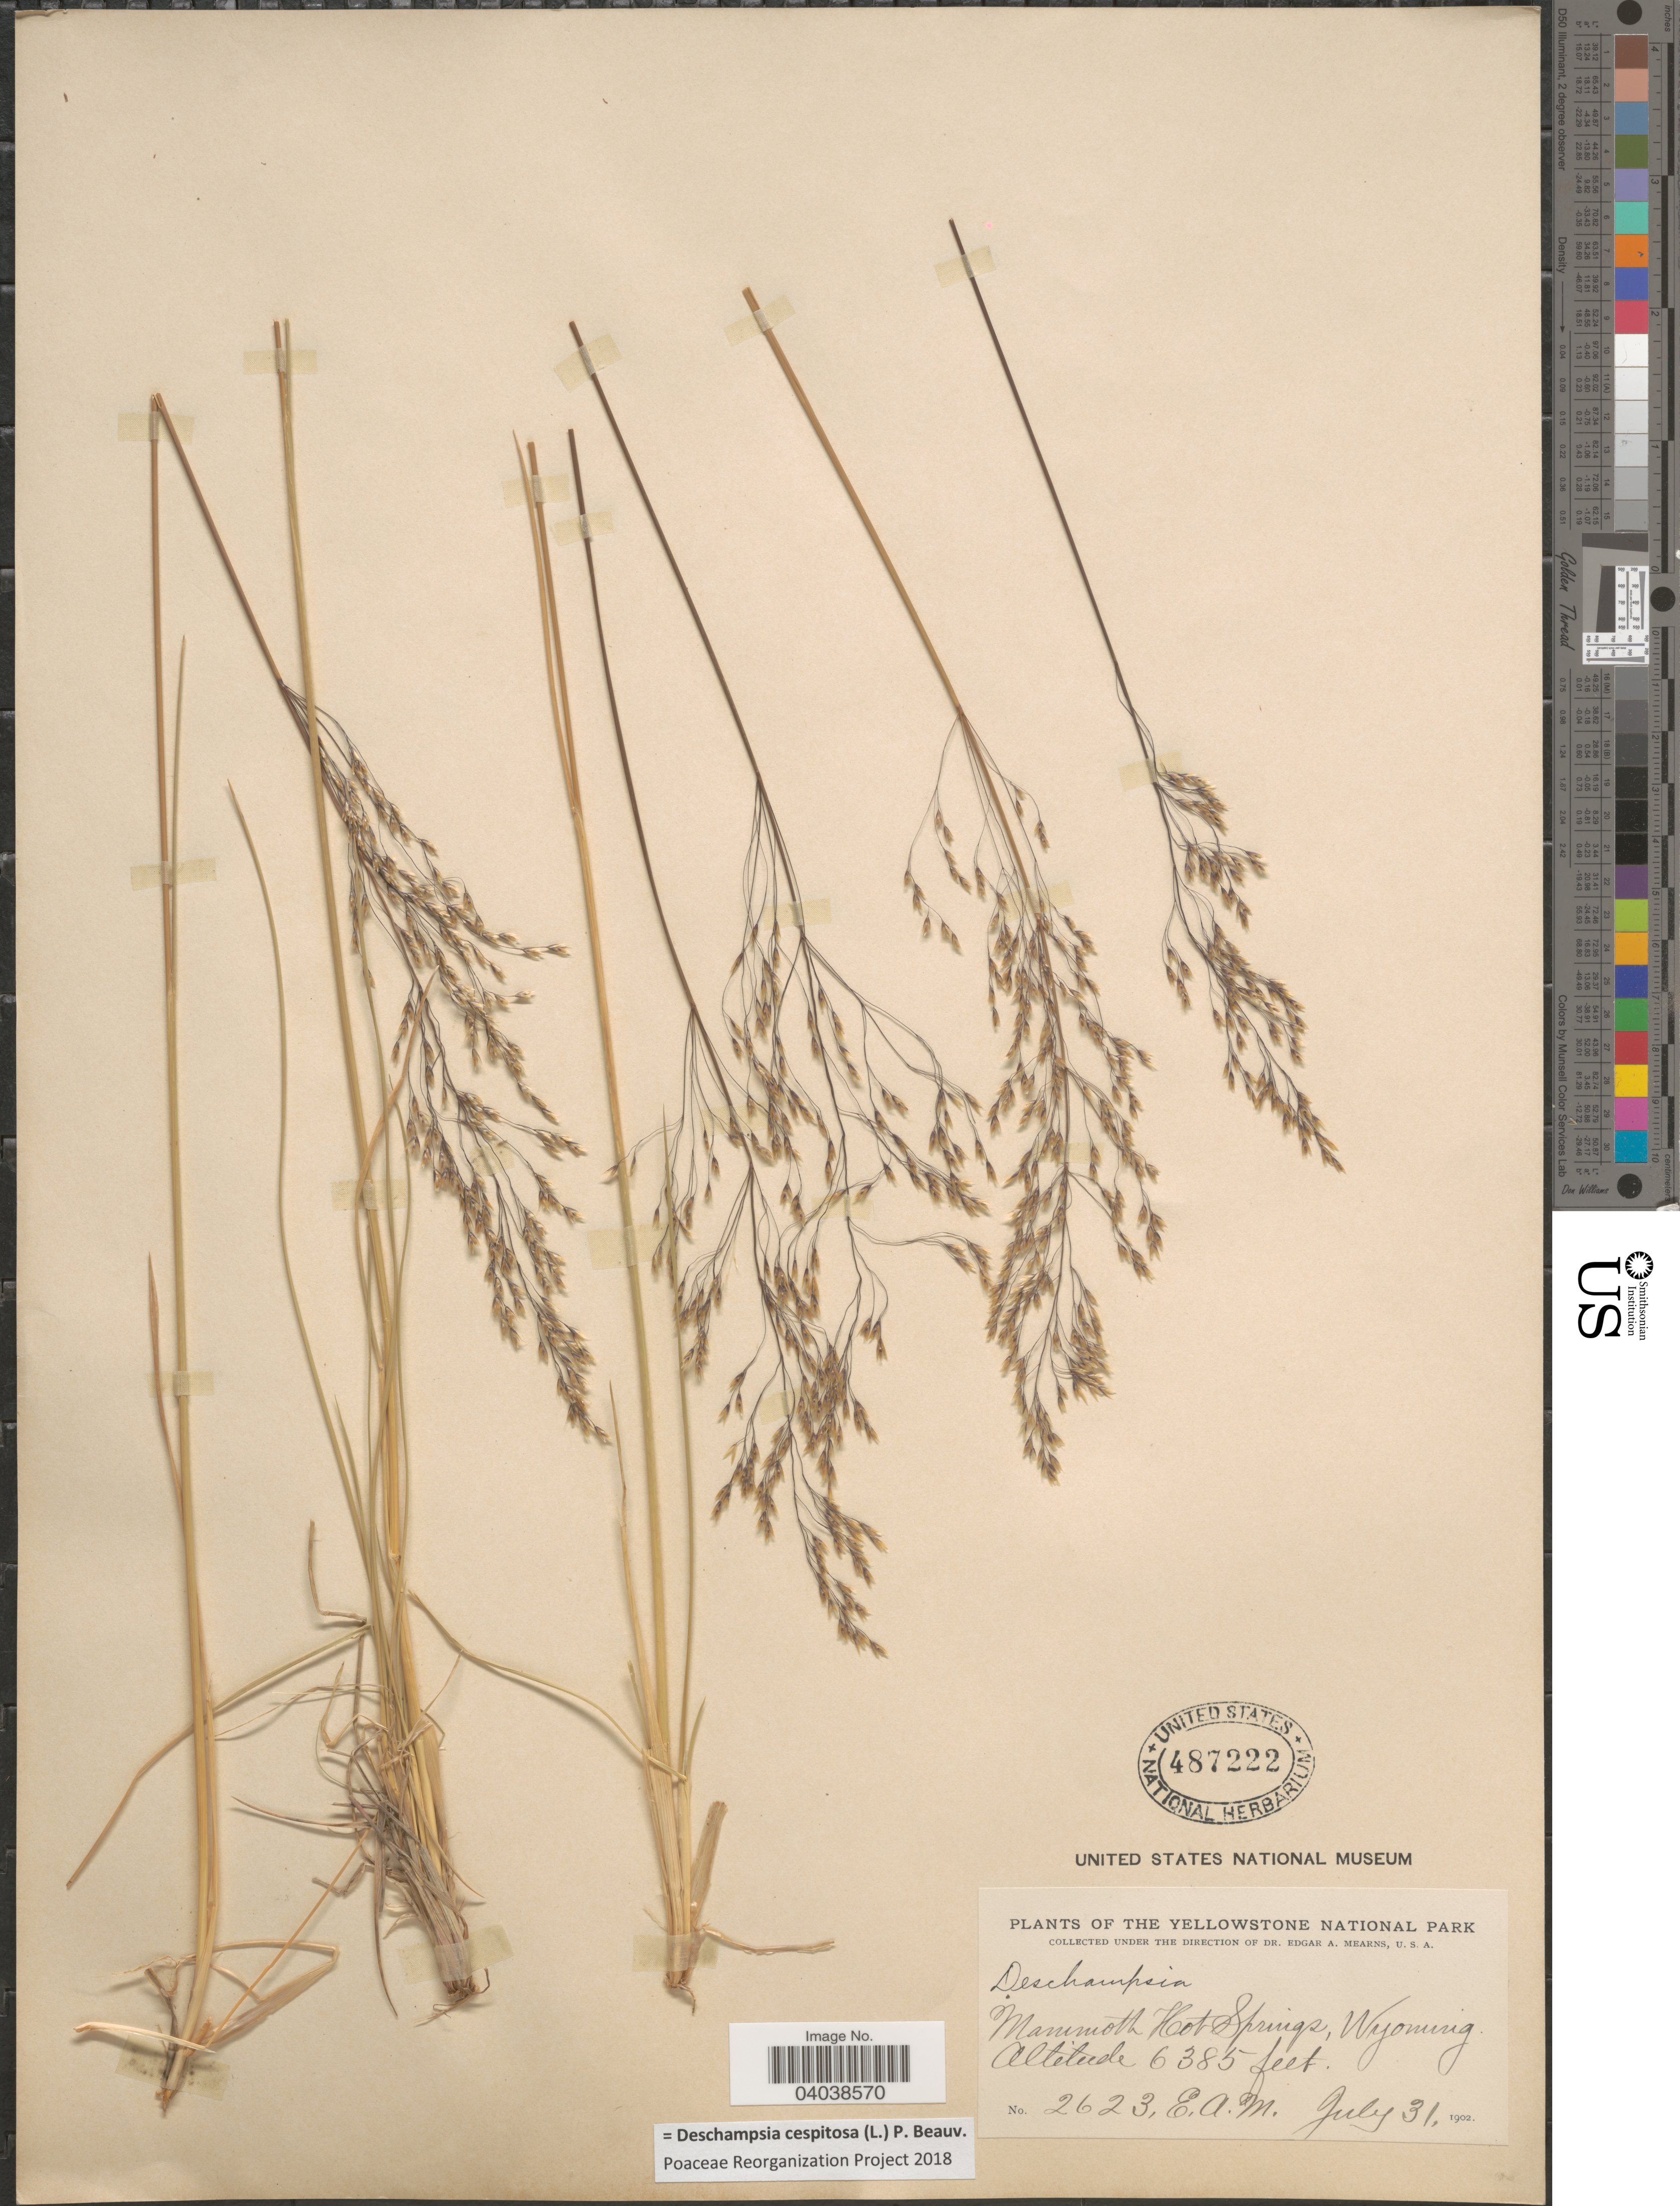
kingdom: Plantae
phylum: Tracheophyta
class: Liliopsida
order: Poales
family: Poaceae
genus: Deschampsia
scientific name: Deschampsia cespitosa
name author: (L.) P. Beauv.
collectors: E. A. Mearns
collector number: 2623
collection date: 1902-07-31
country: United States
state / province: Wyoming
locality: Yellowstone National Park. Mammoth Hot Springs.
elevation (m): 1946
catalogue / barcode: US 487222